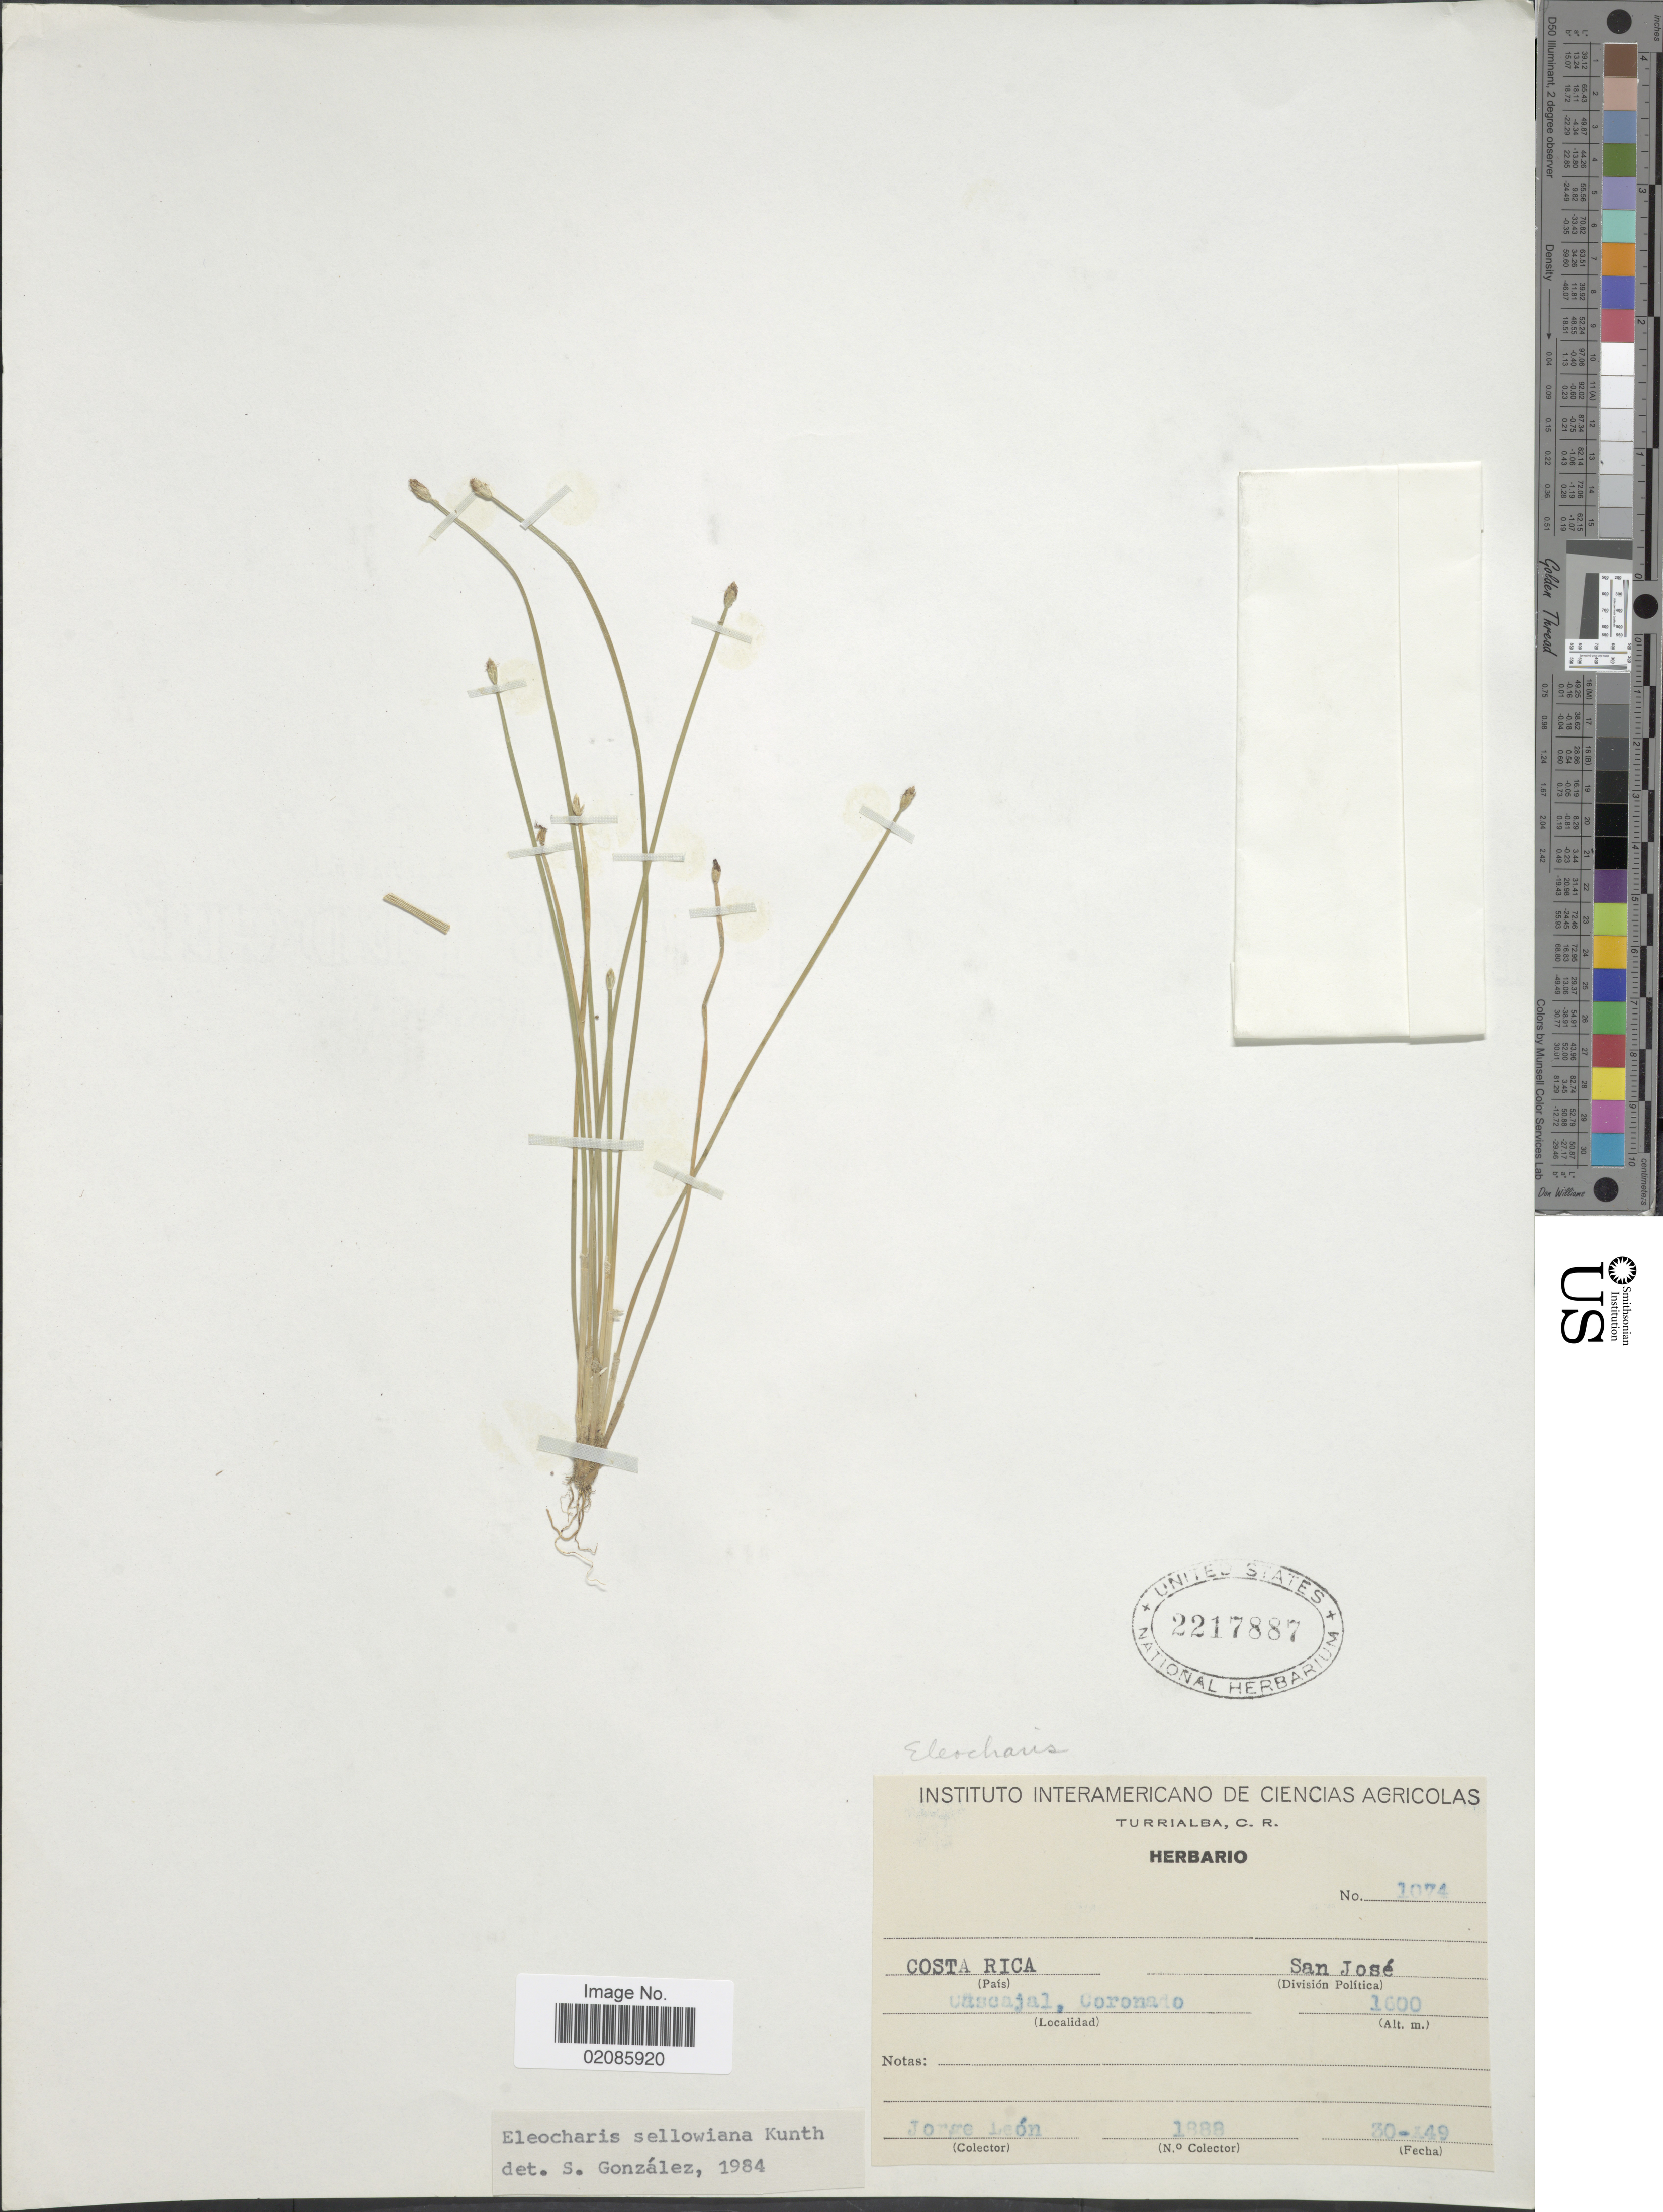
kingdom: Plantae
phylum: Tracheophyta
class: Liliopsida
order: Poales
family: Cyperaceae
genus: Eleocharis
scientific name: Eleocharis sellowiana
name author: Kunth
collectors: J. León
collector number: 1888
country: Costa Rica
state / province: San José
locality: Cascajal, Coronado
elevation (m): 1600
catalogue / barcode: US 2217887